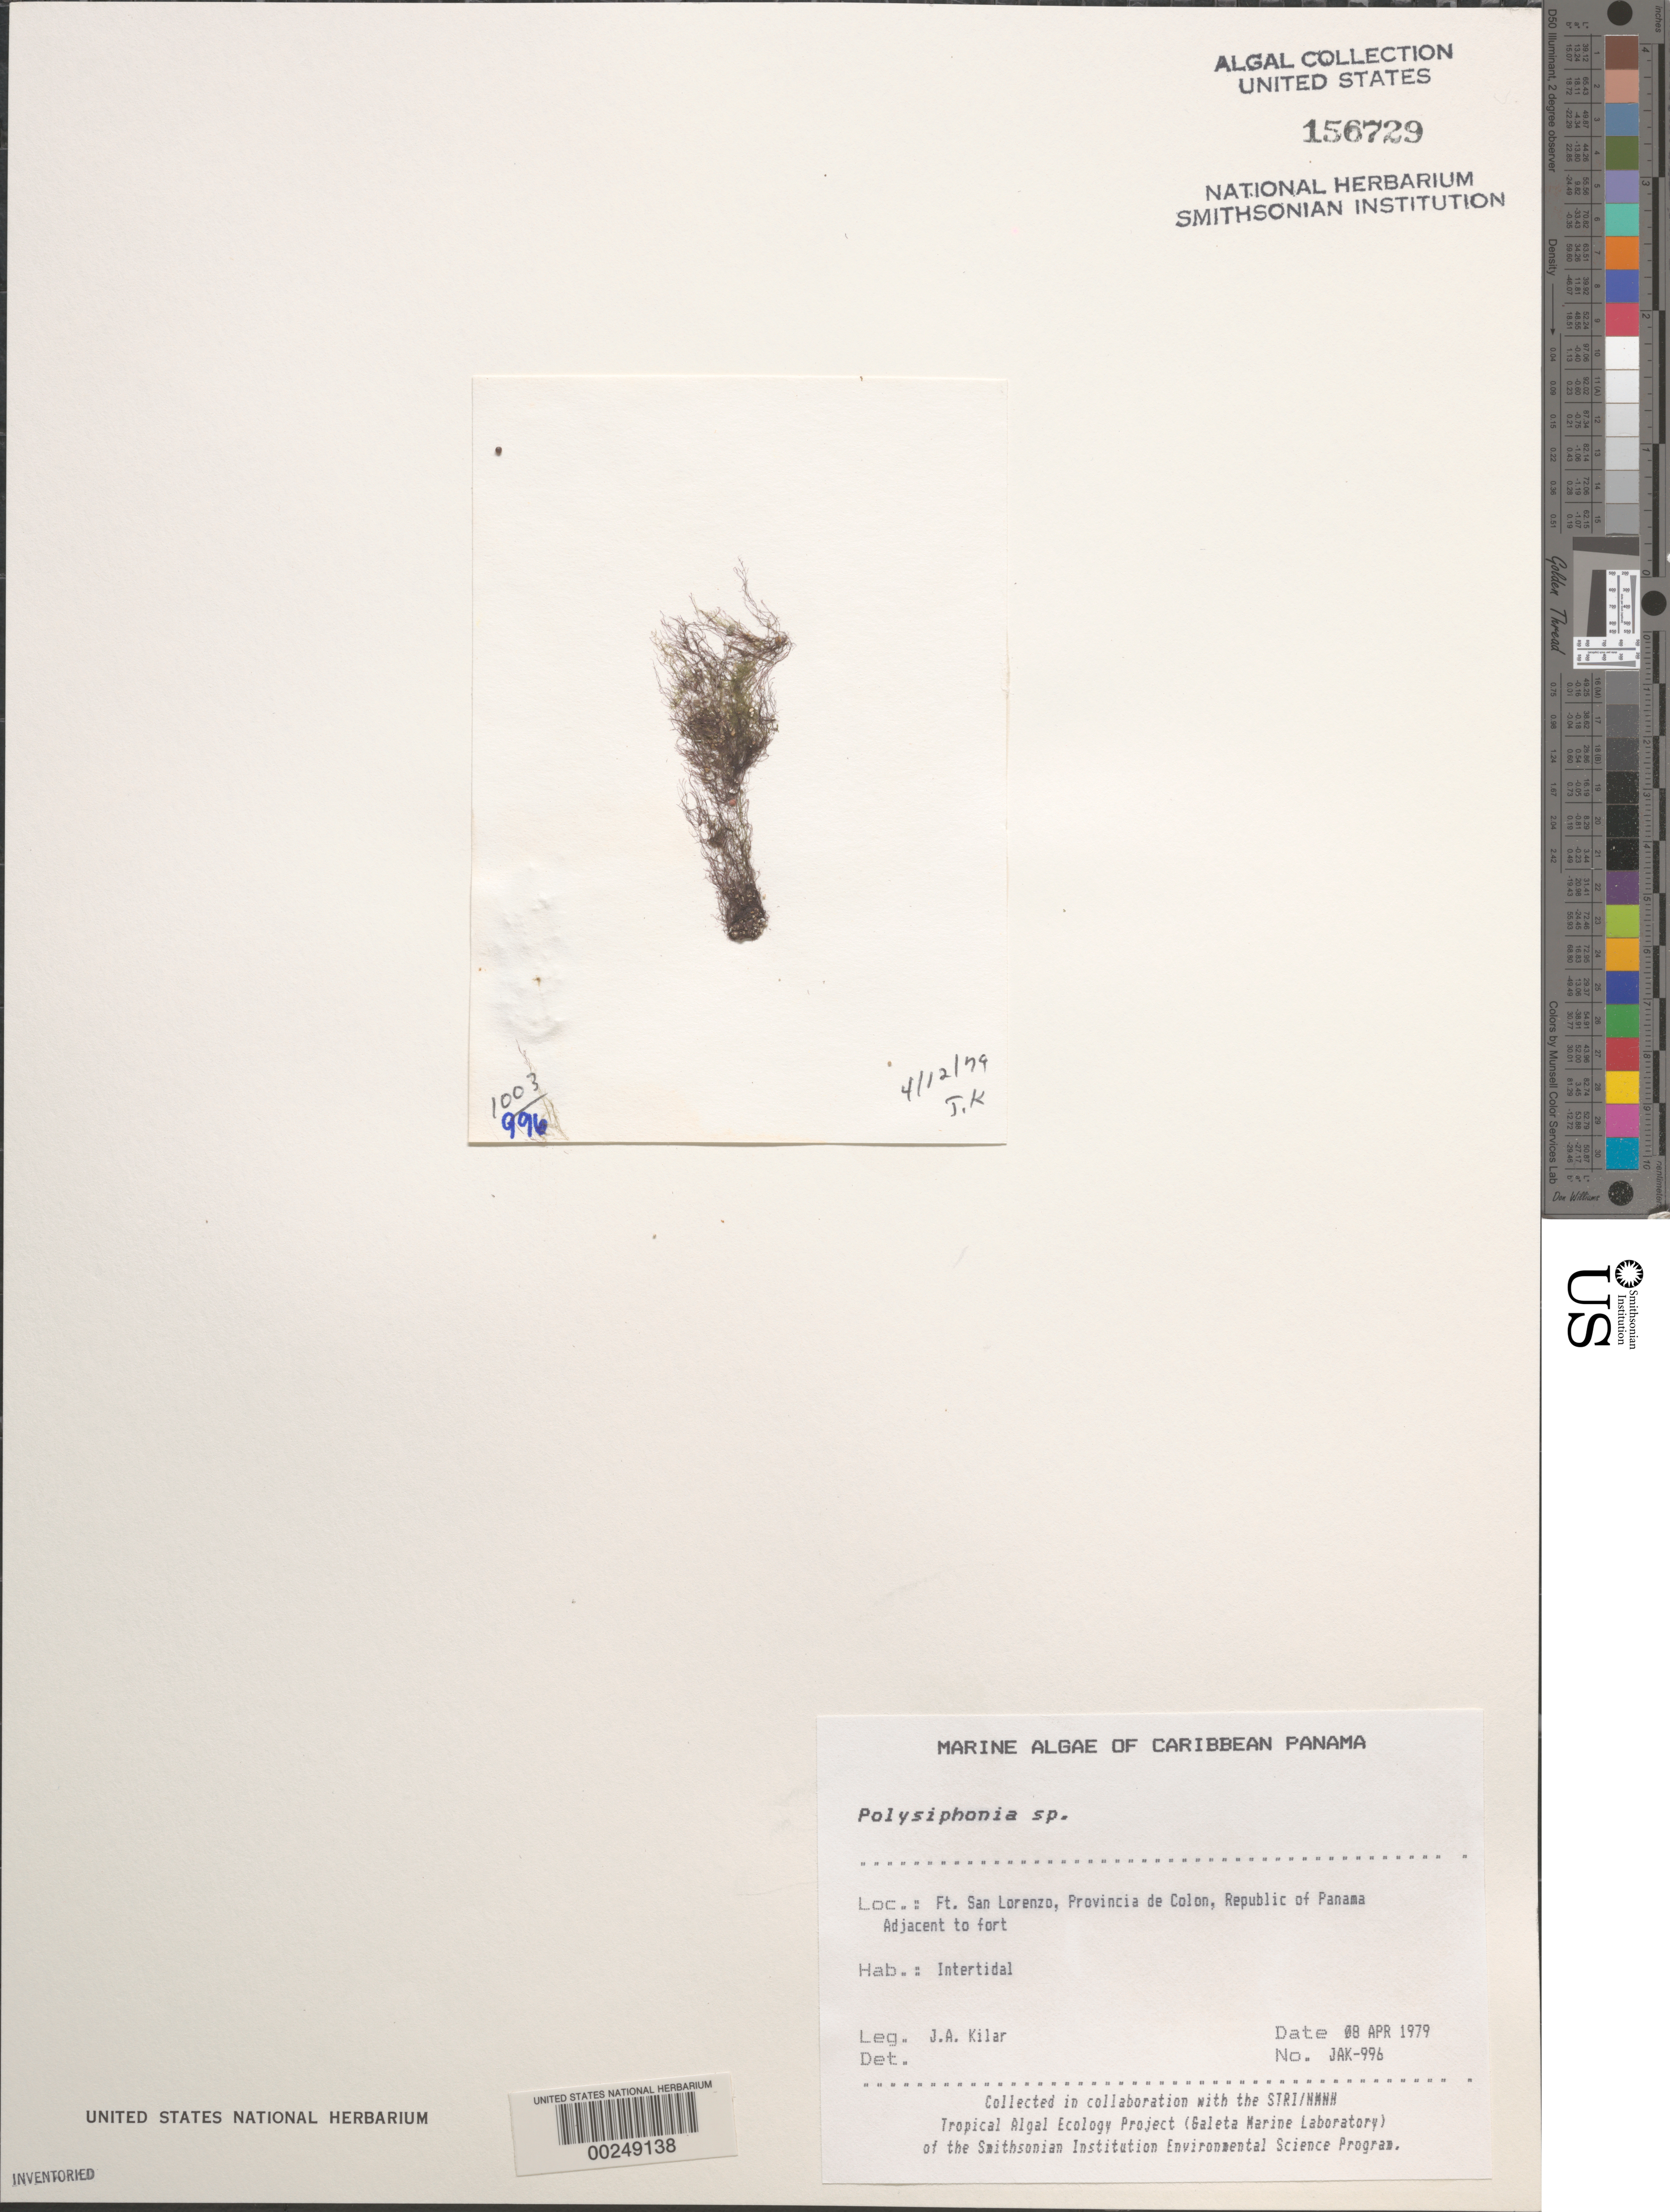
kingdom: Plantae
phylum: Rhodophyta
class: Florideophyceae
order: Ceramiales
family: Rhodomelaceae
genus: Polysiphonia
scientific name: Polysiphonia sp.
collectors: J. A. Kilar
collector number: JAK-996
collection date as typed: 08 Apr 1979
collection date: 1979-04-08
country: Panama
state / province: Colón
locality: Fort San Lorenzo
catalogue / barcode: US 156729